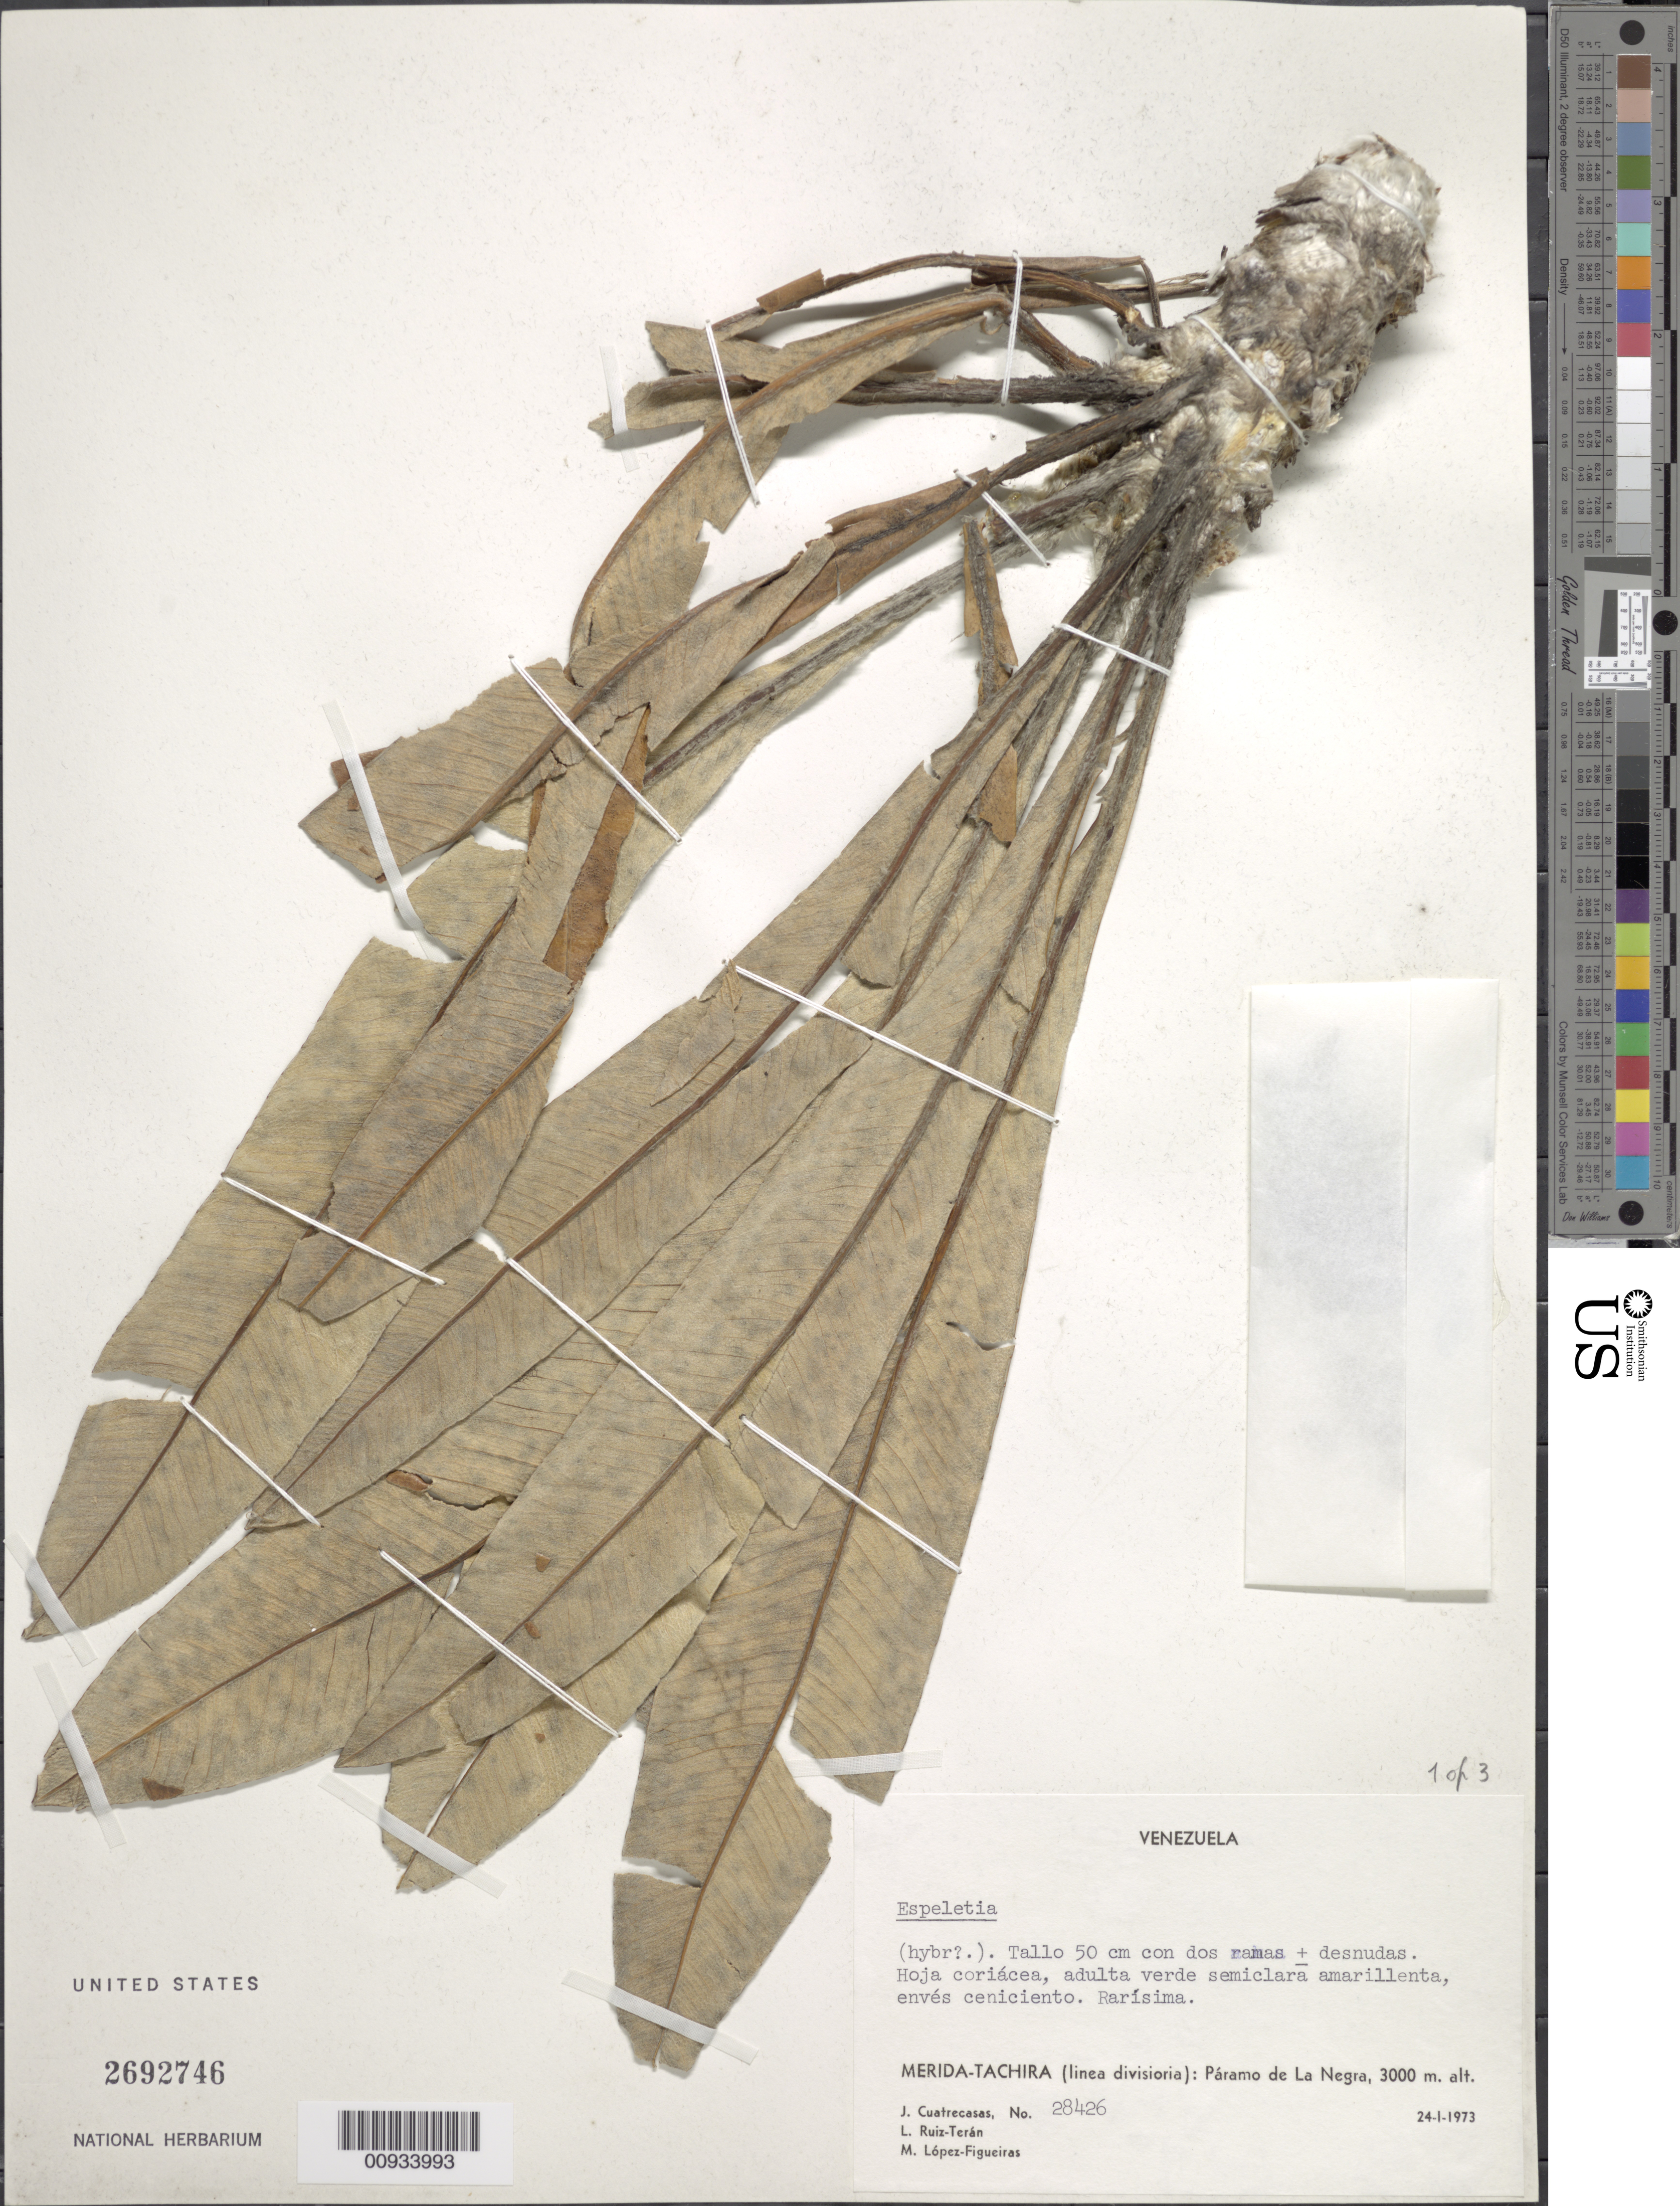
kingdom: Plantae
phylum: Tracheophyta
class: Magnoliopsida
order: Asterales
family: Asteraceae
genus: Espeletia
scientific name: Espeletia sp.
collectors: J. Cuatrecasas, L. E. Ruíz-Terán & M. López Figueiras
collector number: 28426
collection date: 1973-01-24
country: Venezuela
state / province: Mérida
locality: Páramo de la Negra. Mérida-Táchira línea divisoria.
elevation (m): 3000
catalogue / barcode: US 2692746